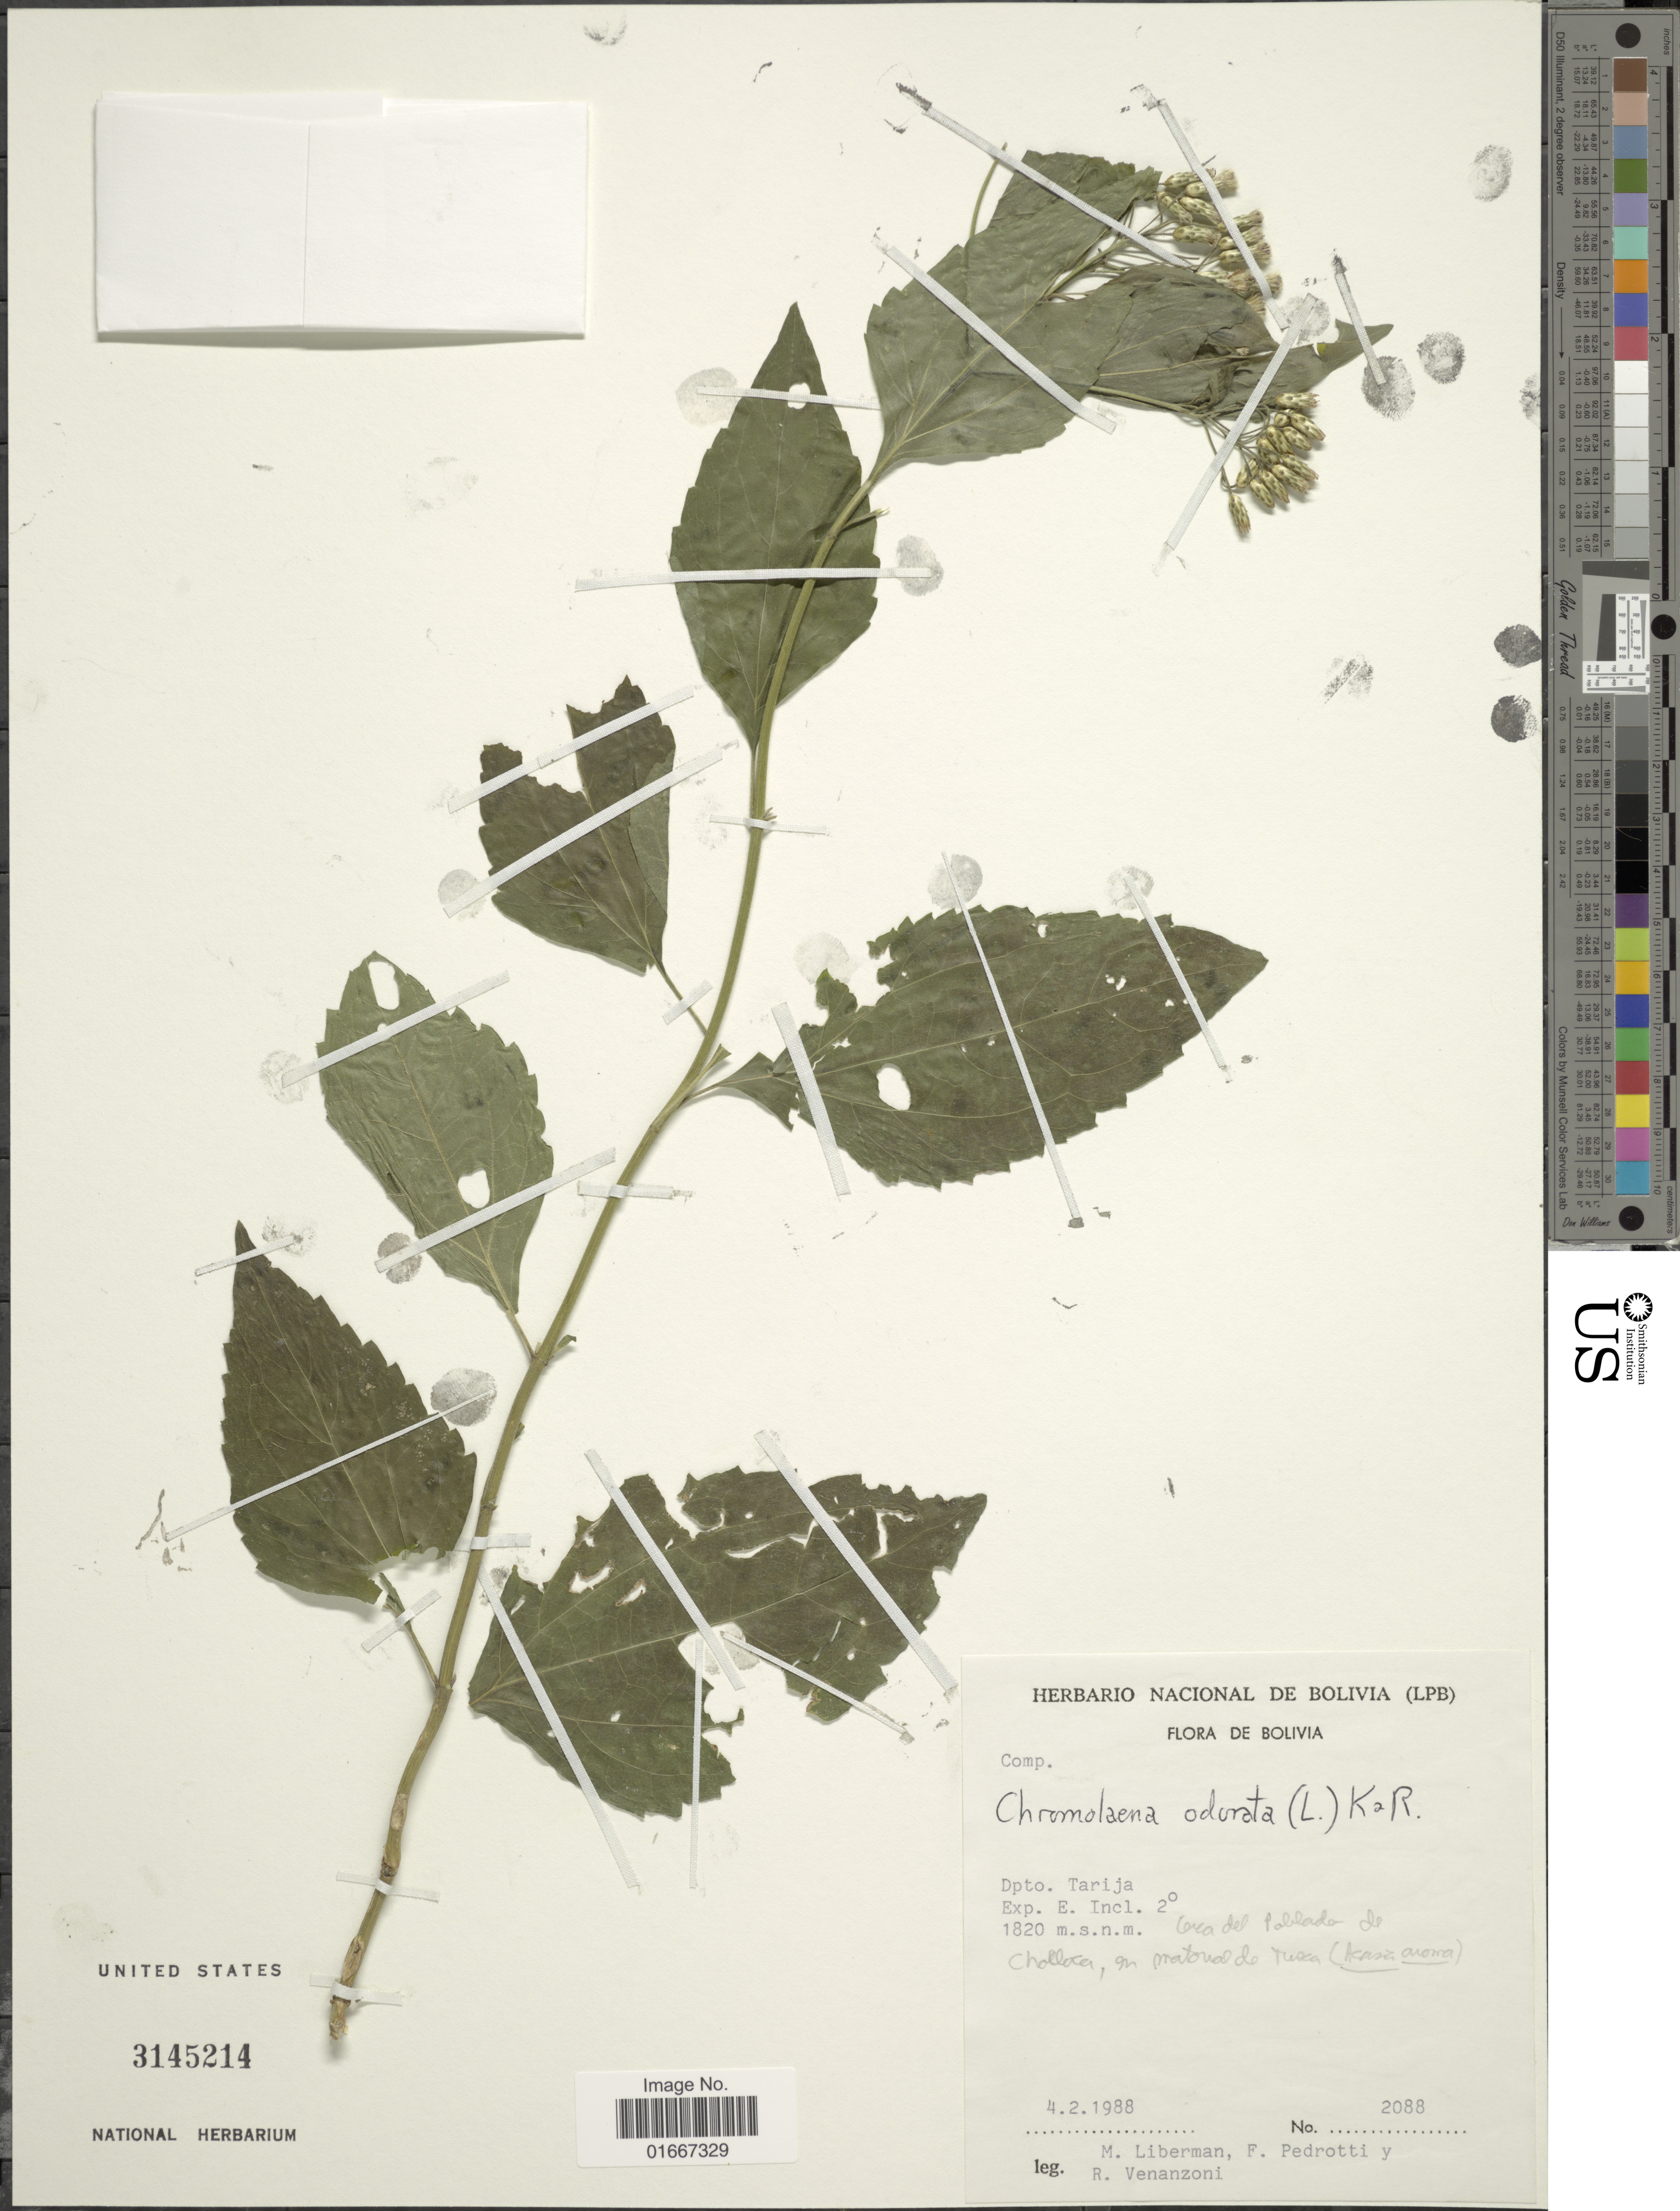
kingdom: Plantae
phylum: Tracheophyta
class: Magnoliopsida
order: Asterales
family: Asteraceae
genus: Chromolaena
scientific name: Chromolaena jujuiensis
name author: (Hieron.) R.M. King & H. Rob.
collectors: M. Liberman, F. Pedrotti & R. Venanzoni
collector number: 2088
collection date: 1988-02-04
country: Bolivia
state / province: Tarija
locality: Cerca del Oablado de Chollaca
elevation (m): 1820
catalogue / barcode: US 3145214